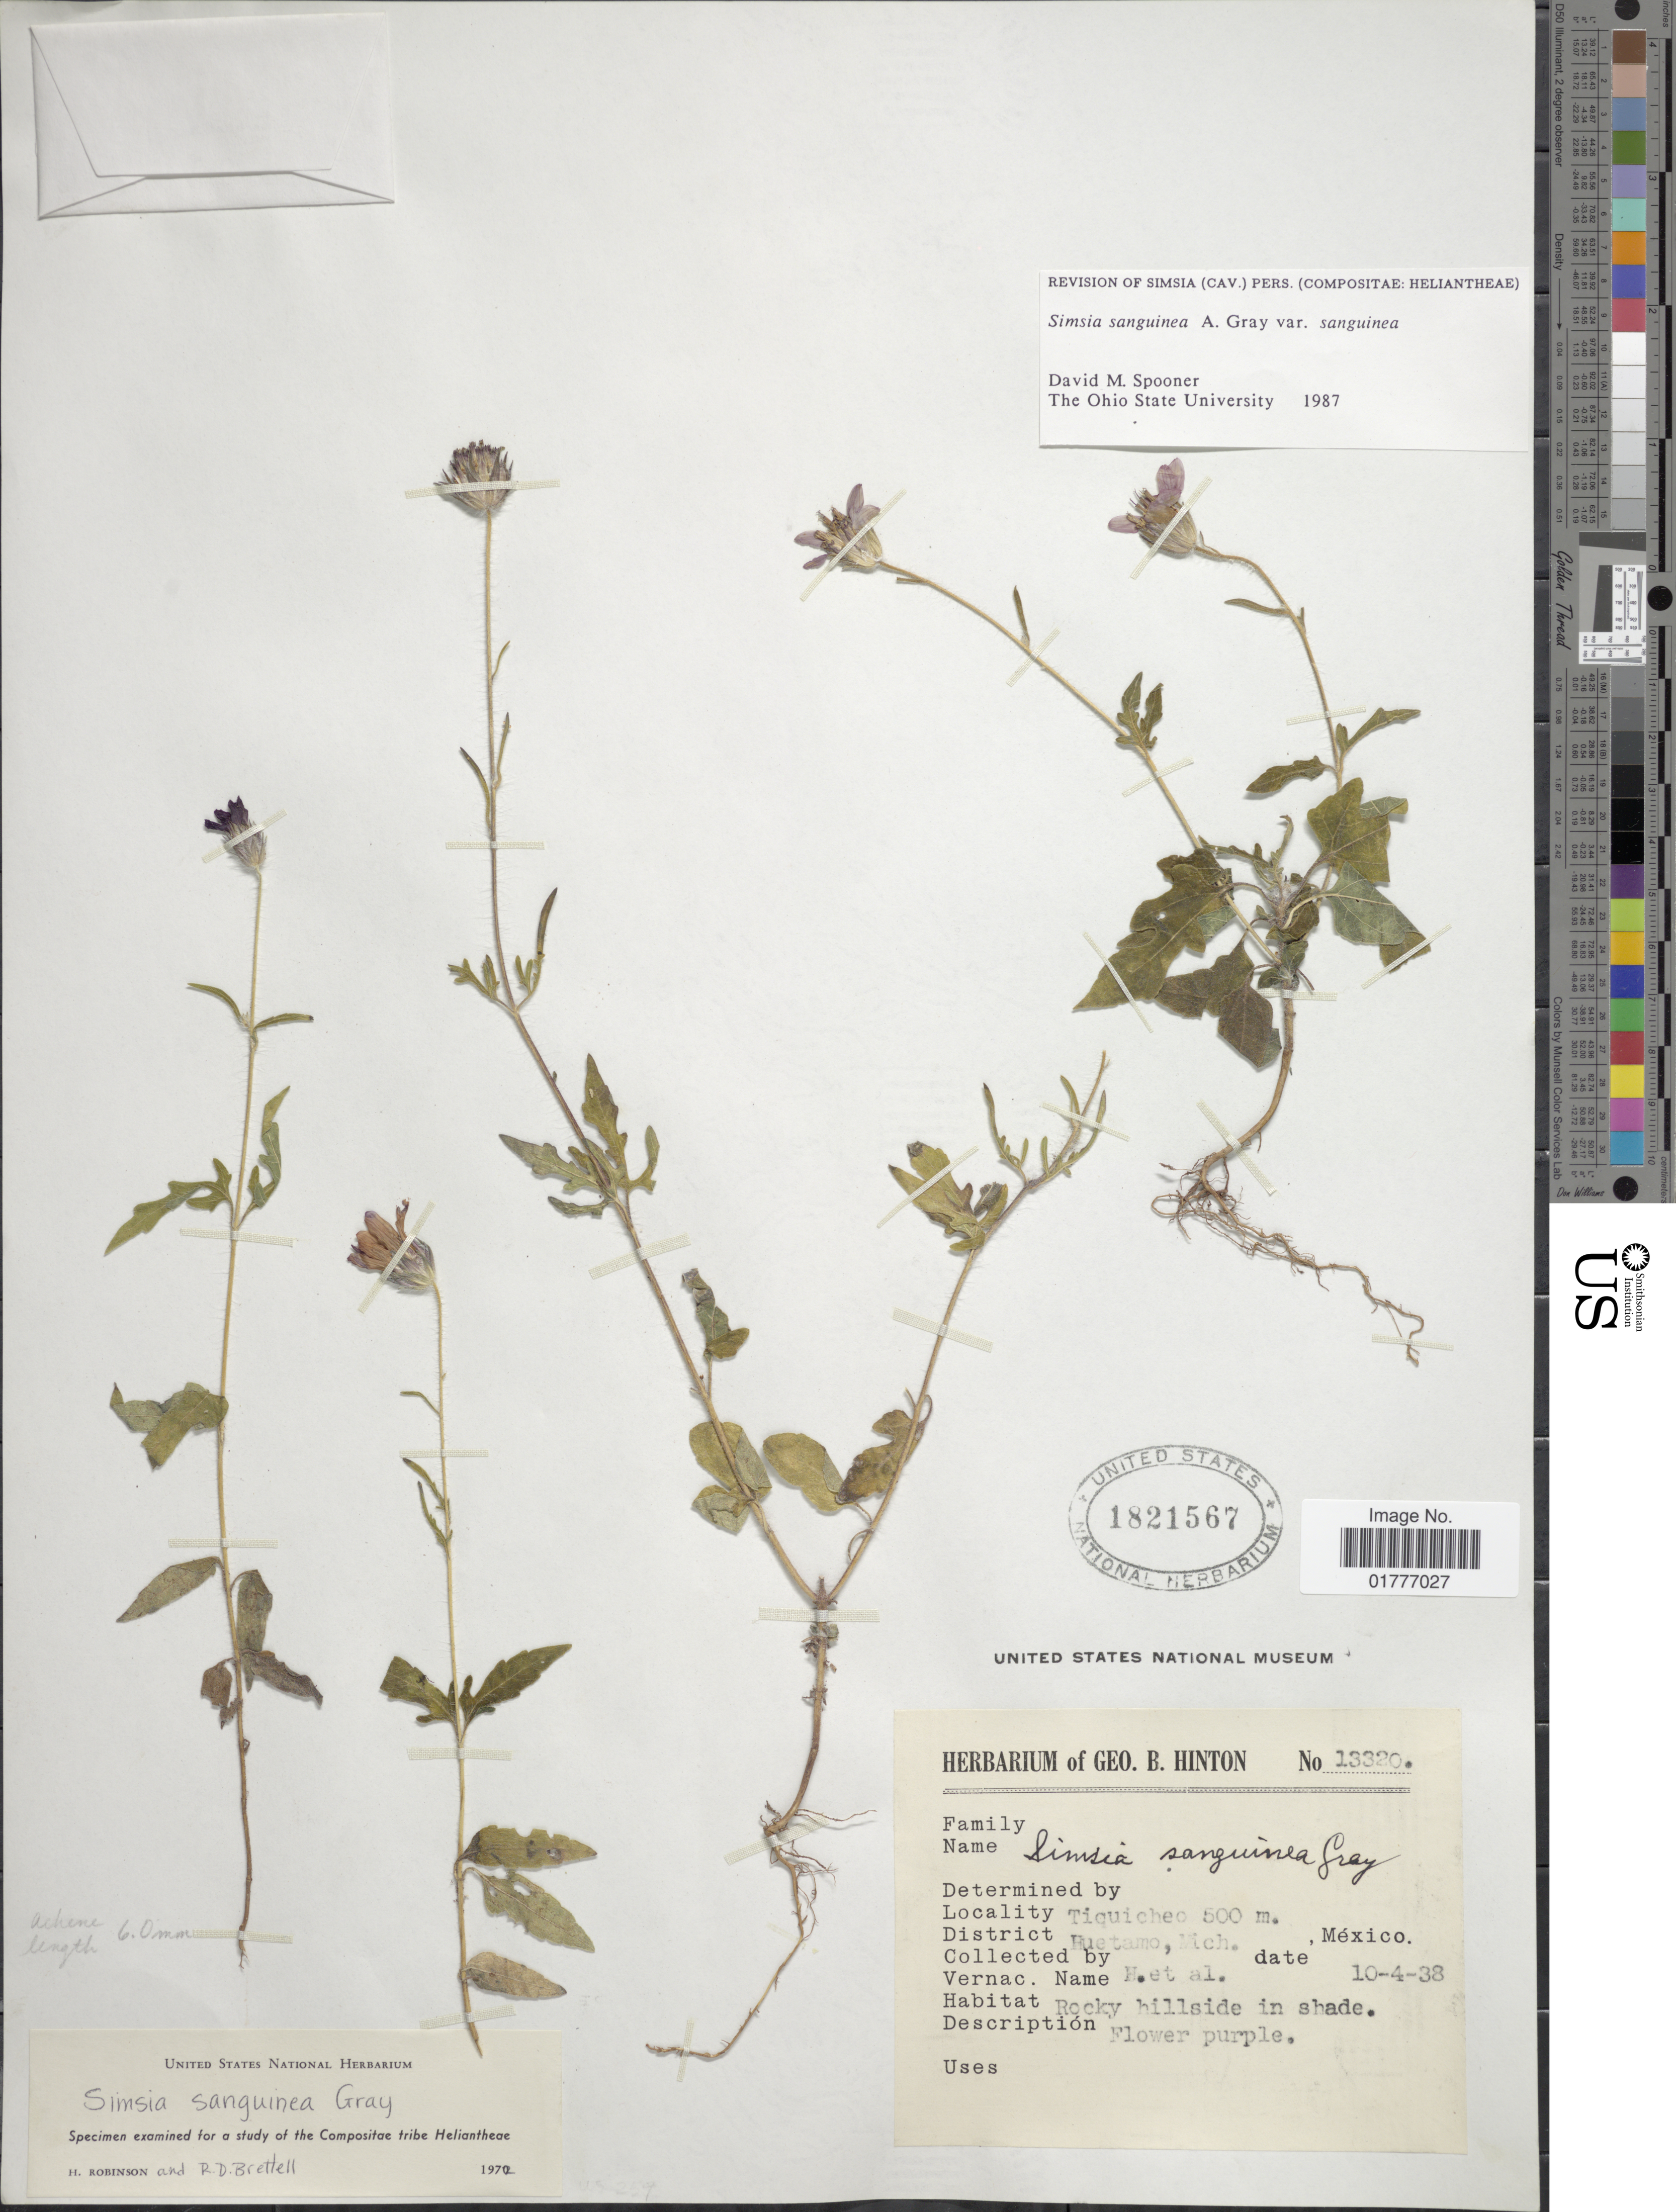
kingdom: Plantae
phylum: Tracheophyta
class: Magnoliopsida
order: Asterales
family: Asteraceae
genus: Simsia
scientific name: Simsia sanguinea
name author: A. Gray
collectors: G. B. Hinton & et al.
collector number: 13320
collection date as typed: Transcribed d/m/y: 10/4/38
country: Mexico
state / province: Michoacán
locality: Tiquicheo, District Huetamo, Mich., Mexico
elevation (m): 500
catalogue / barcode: US 1821567